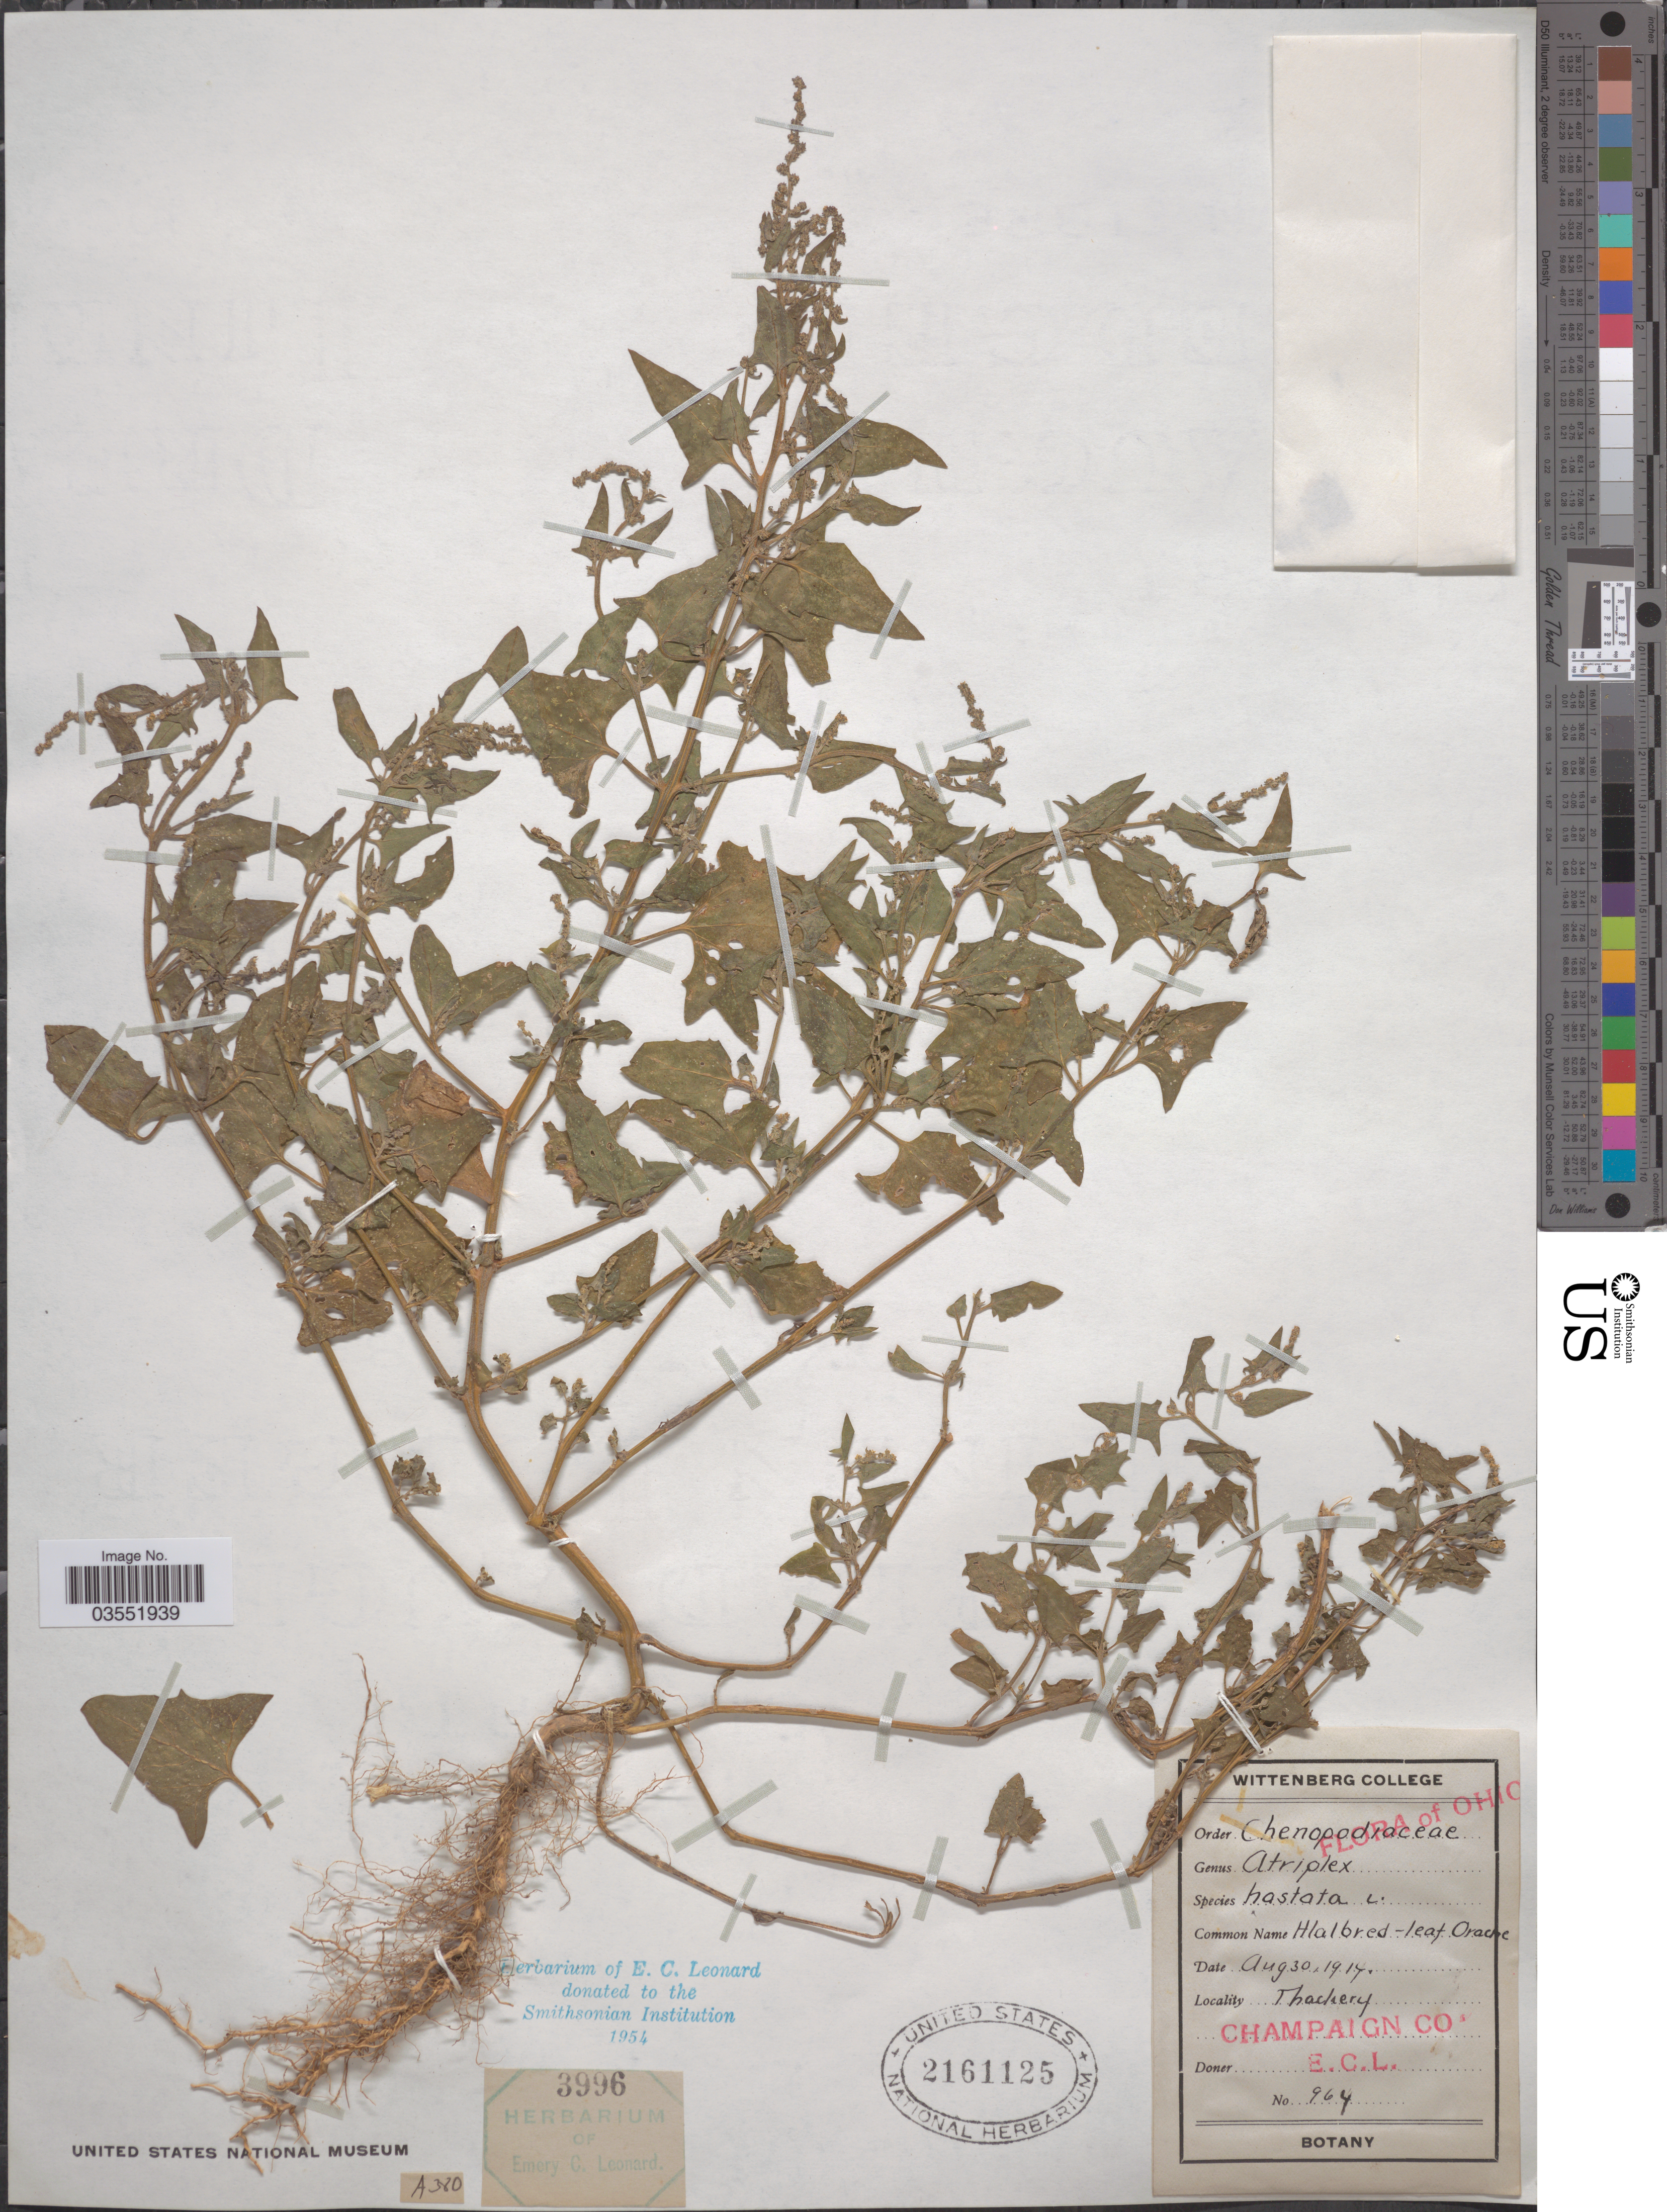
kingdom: Plantae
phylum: Tracheophyta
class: Magnoliopsida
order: Caryophyllales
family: Amaranthaceae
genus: Atriplex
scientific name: Atriplex hastata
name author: L.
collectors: E. C. Leonard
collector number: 964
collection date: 1914-08-30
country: United States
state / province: Ohio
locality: Champaign Co. Thackery.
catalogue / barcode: US 2161125